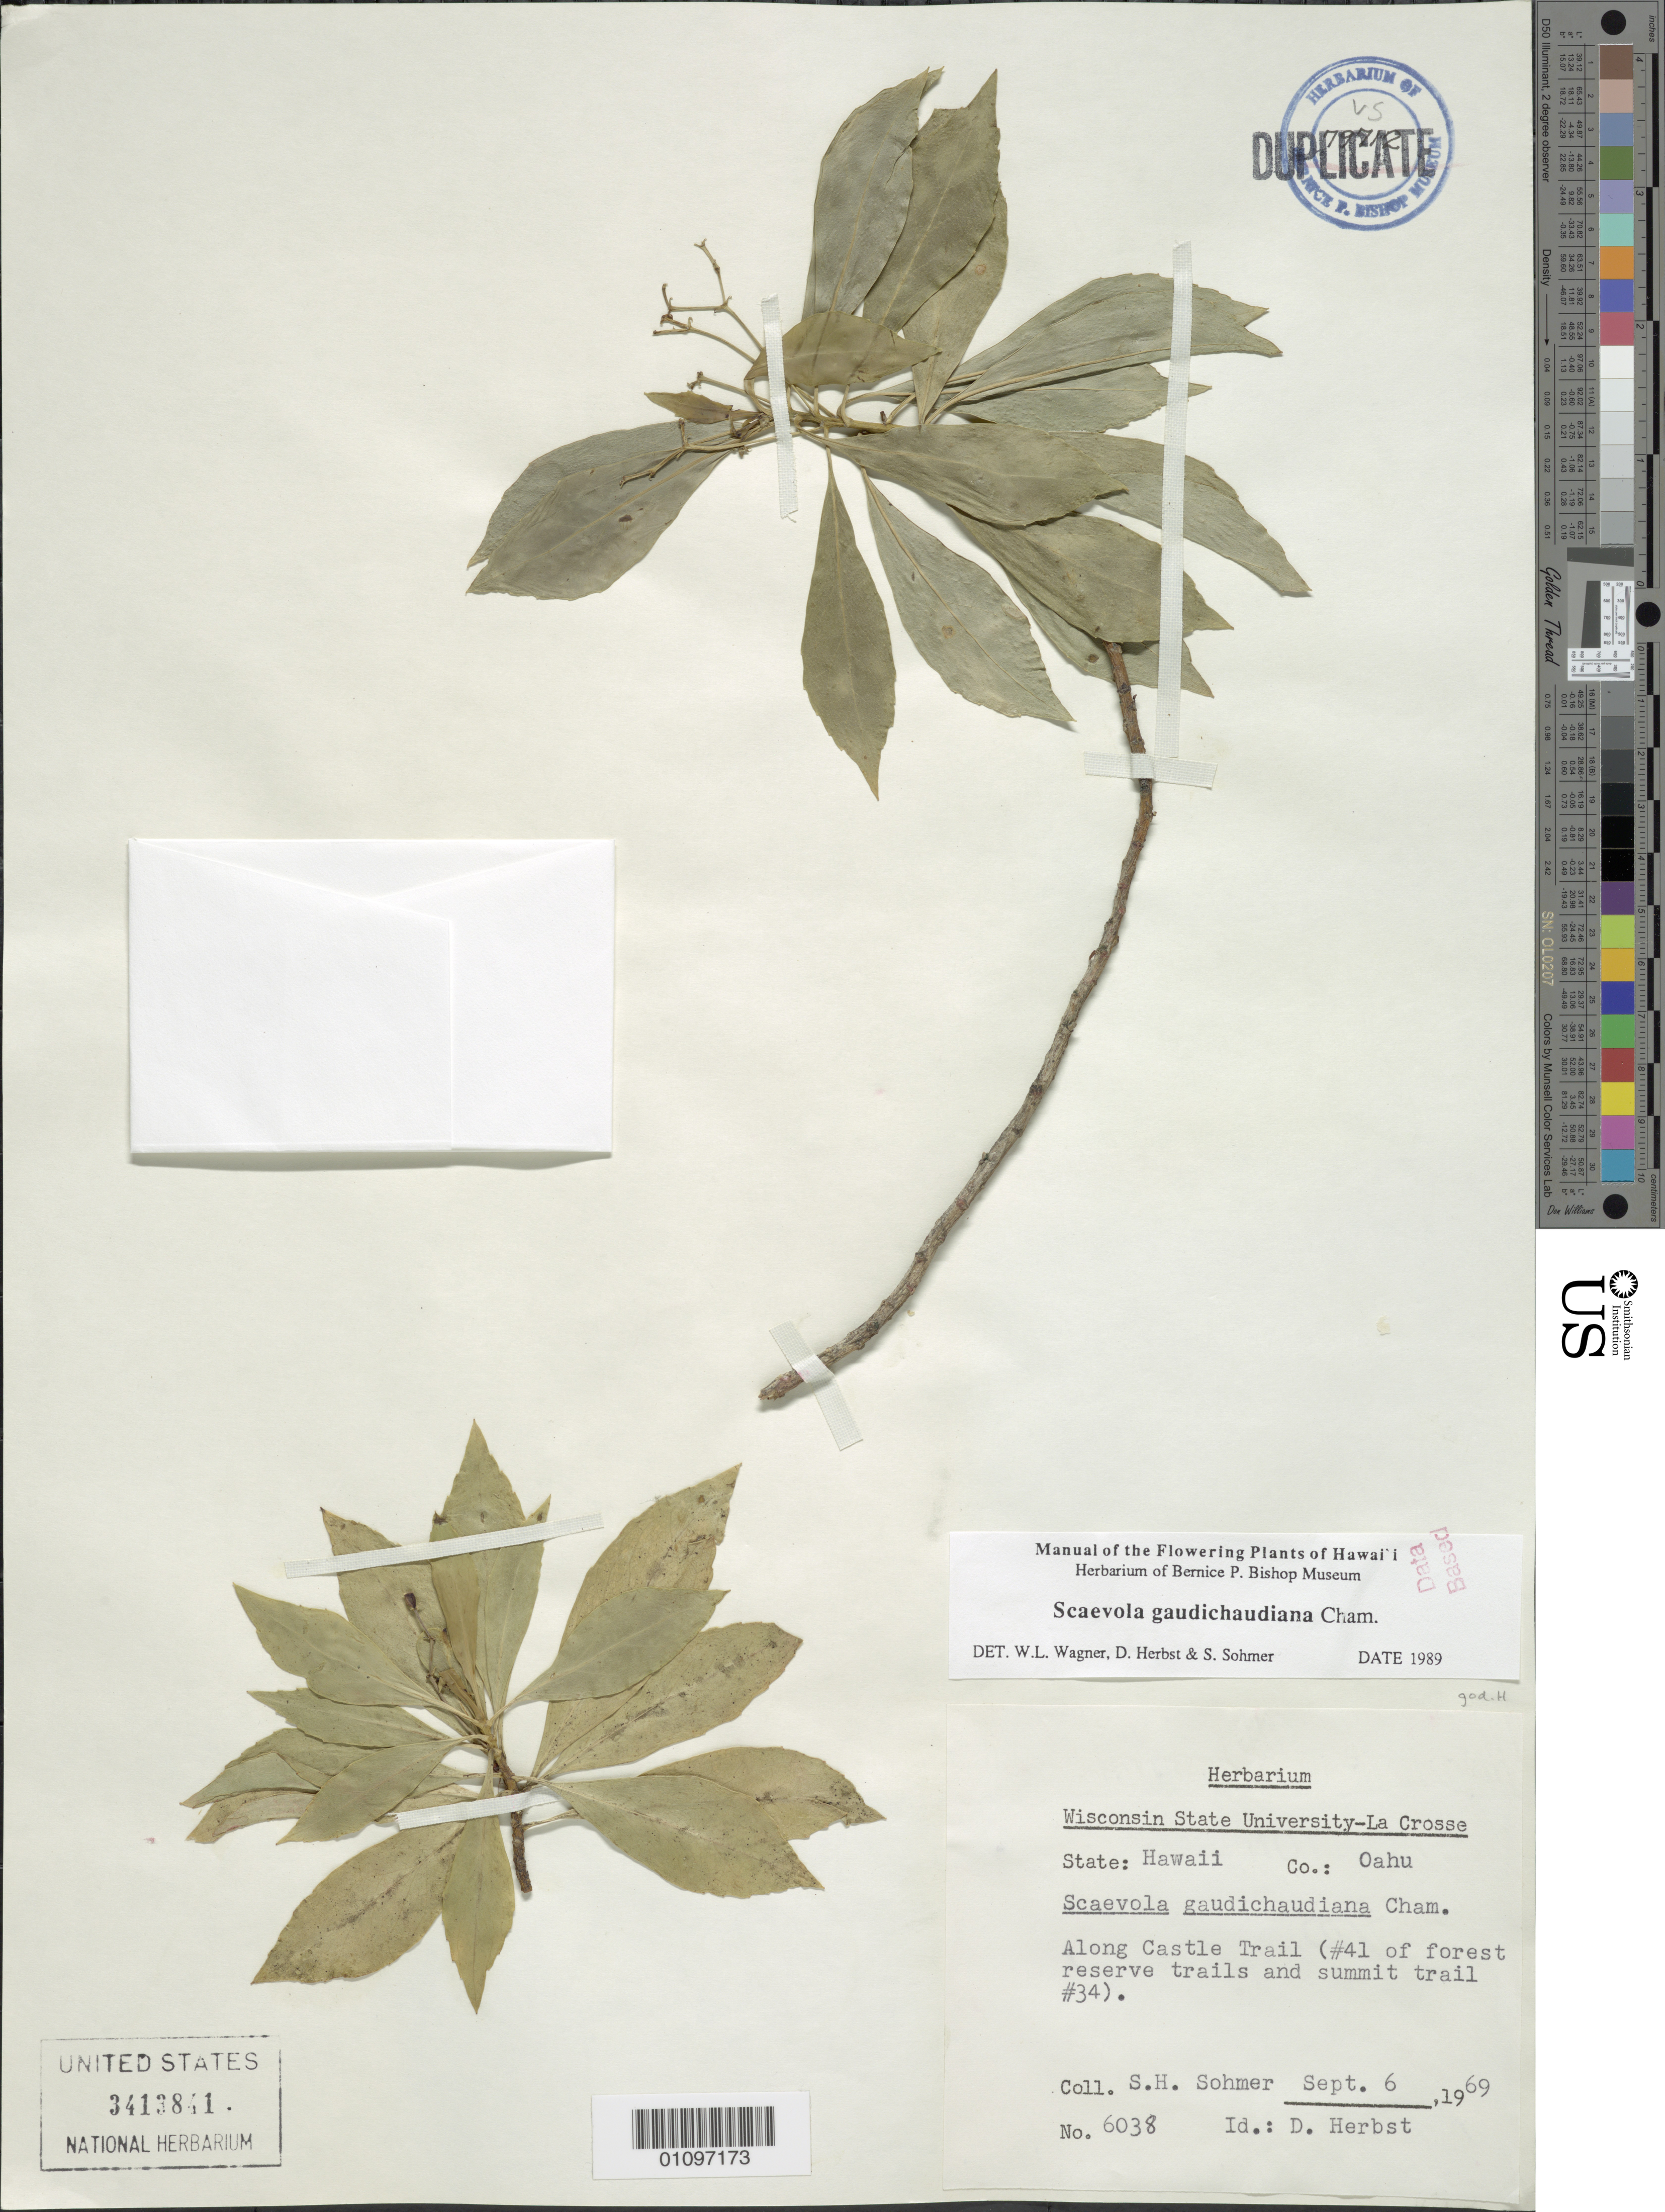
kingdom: Plantae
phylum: Tracheophyta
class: Magnoliopsida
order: Asterales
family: Goodeniaceae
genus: Scaevola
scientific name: Scaevola gaudichaudiana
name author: Cham.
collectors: S. H. Sohmer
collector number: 6038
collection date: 1969-09-06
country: United States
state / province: Hawaii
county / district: Honolulu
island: Oahu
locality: Castle Trail (#41 of forest reserve trails and summit trail #34)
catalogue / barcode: US 3413841